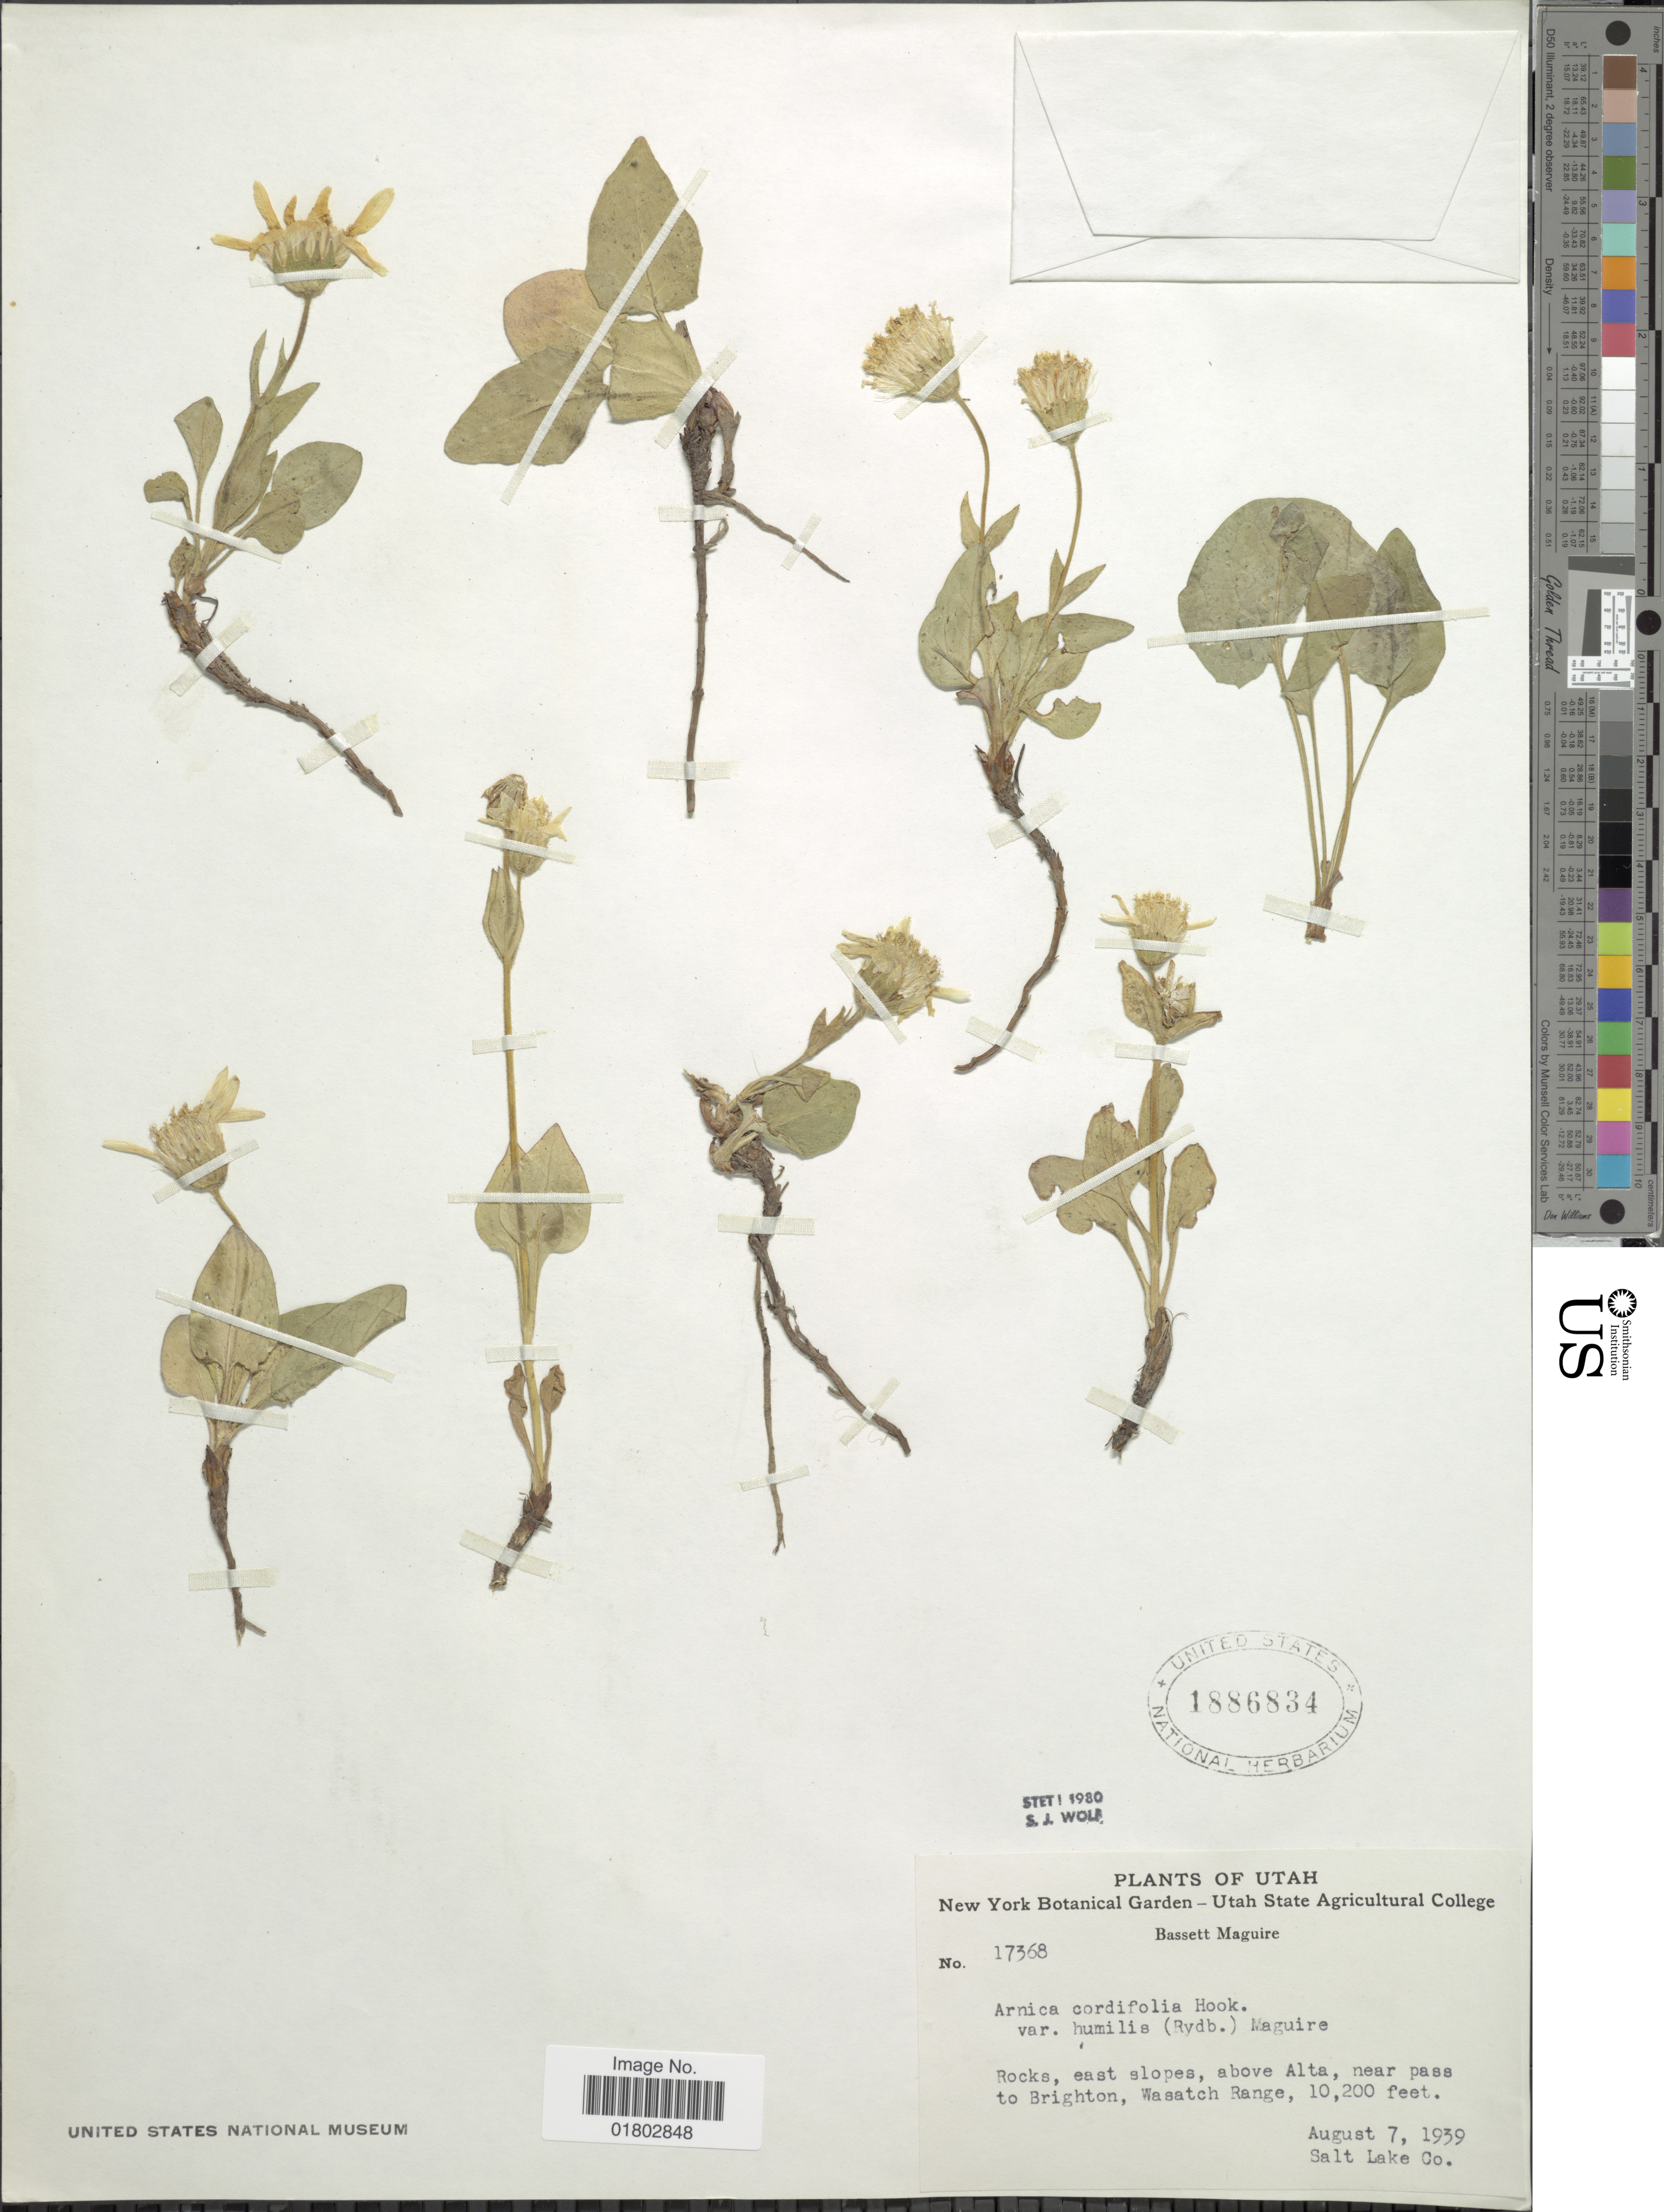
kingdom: Plantae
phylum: Tracheophyta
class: Magnoliopsida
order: Asterales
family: Asteraceae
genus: Arnica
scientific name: Arnica cordifolia var. humilis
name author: (Rydb.) Maguire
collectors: B. Maguire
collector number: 17368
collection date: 1939-08-07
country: United States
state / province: Utah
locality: Rocks, east slopes, above Alta near pass to Brighton, Wasatch Range, Salt Lake County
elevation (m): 3109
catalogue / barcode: US 1886834